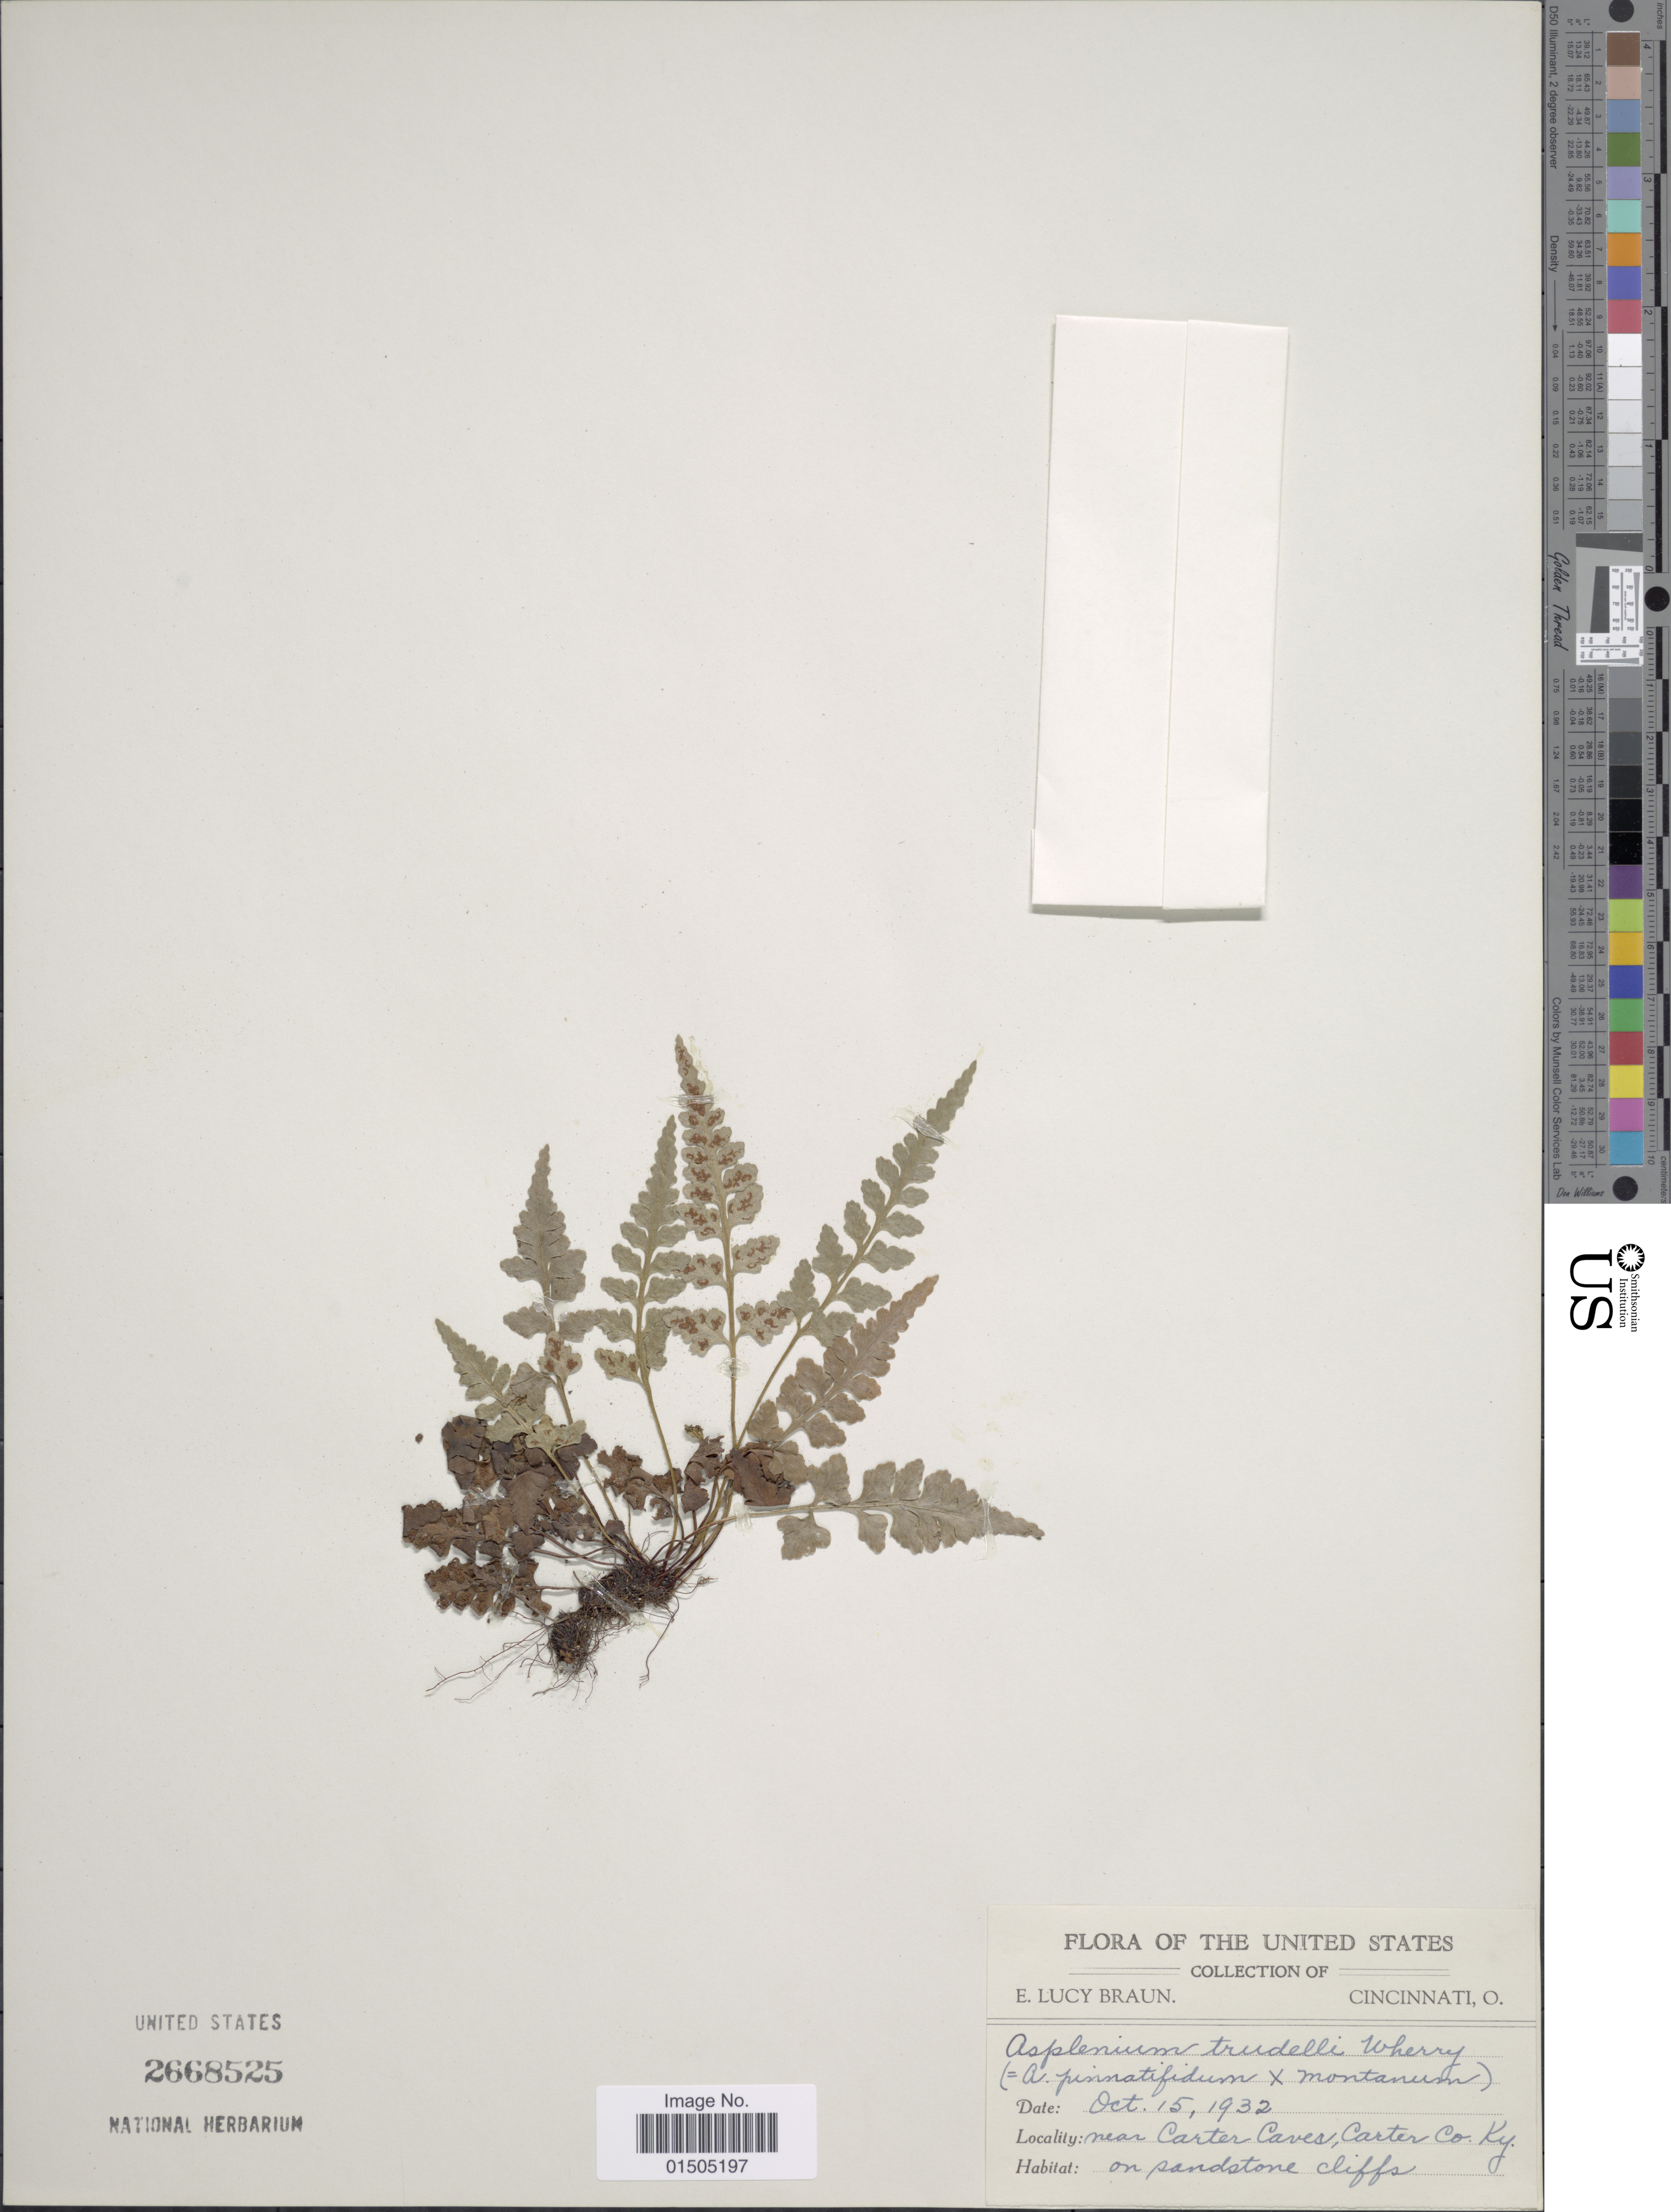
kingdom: Plantae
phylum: Tracheophyta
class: Polypodiopsida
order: Polypodiales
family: Aspleniaceae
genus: Asplenium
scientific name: Asplenium x trudellii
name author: Wherry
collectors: E. L. Braun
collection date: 1932-10-15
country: United States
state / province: Kentucky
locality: Near Carter Caves, Carter Co.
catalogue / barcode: US 2668525